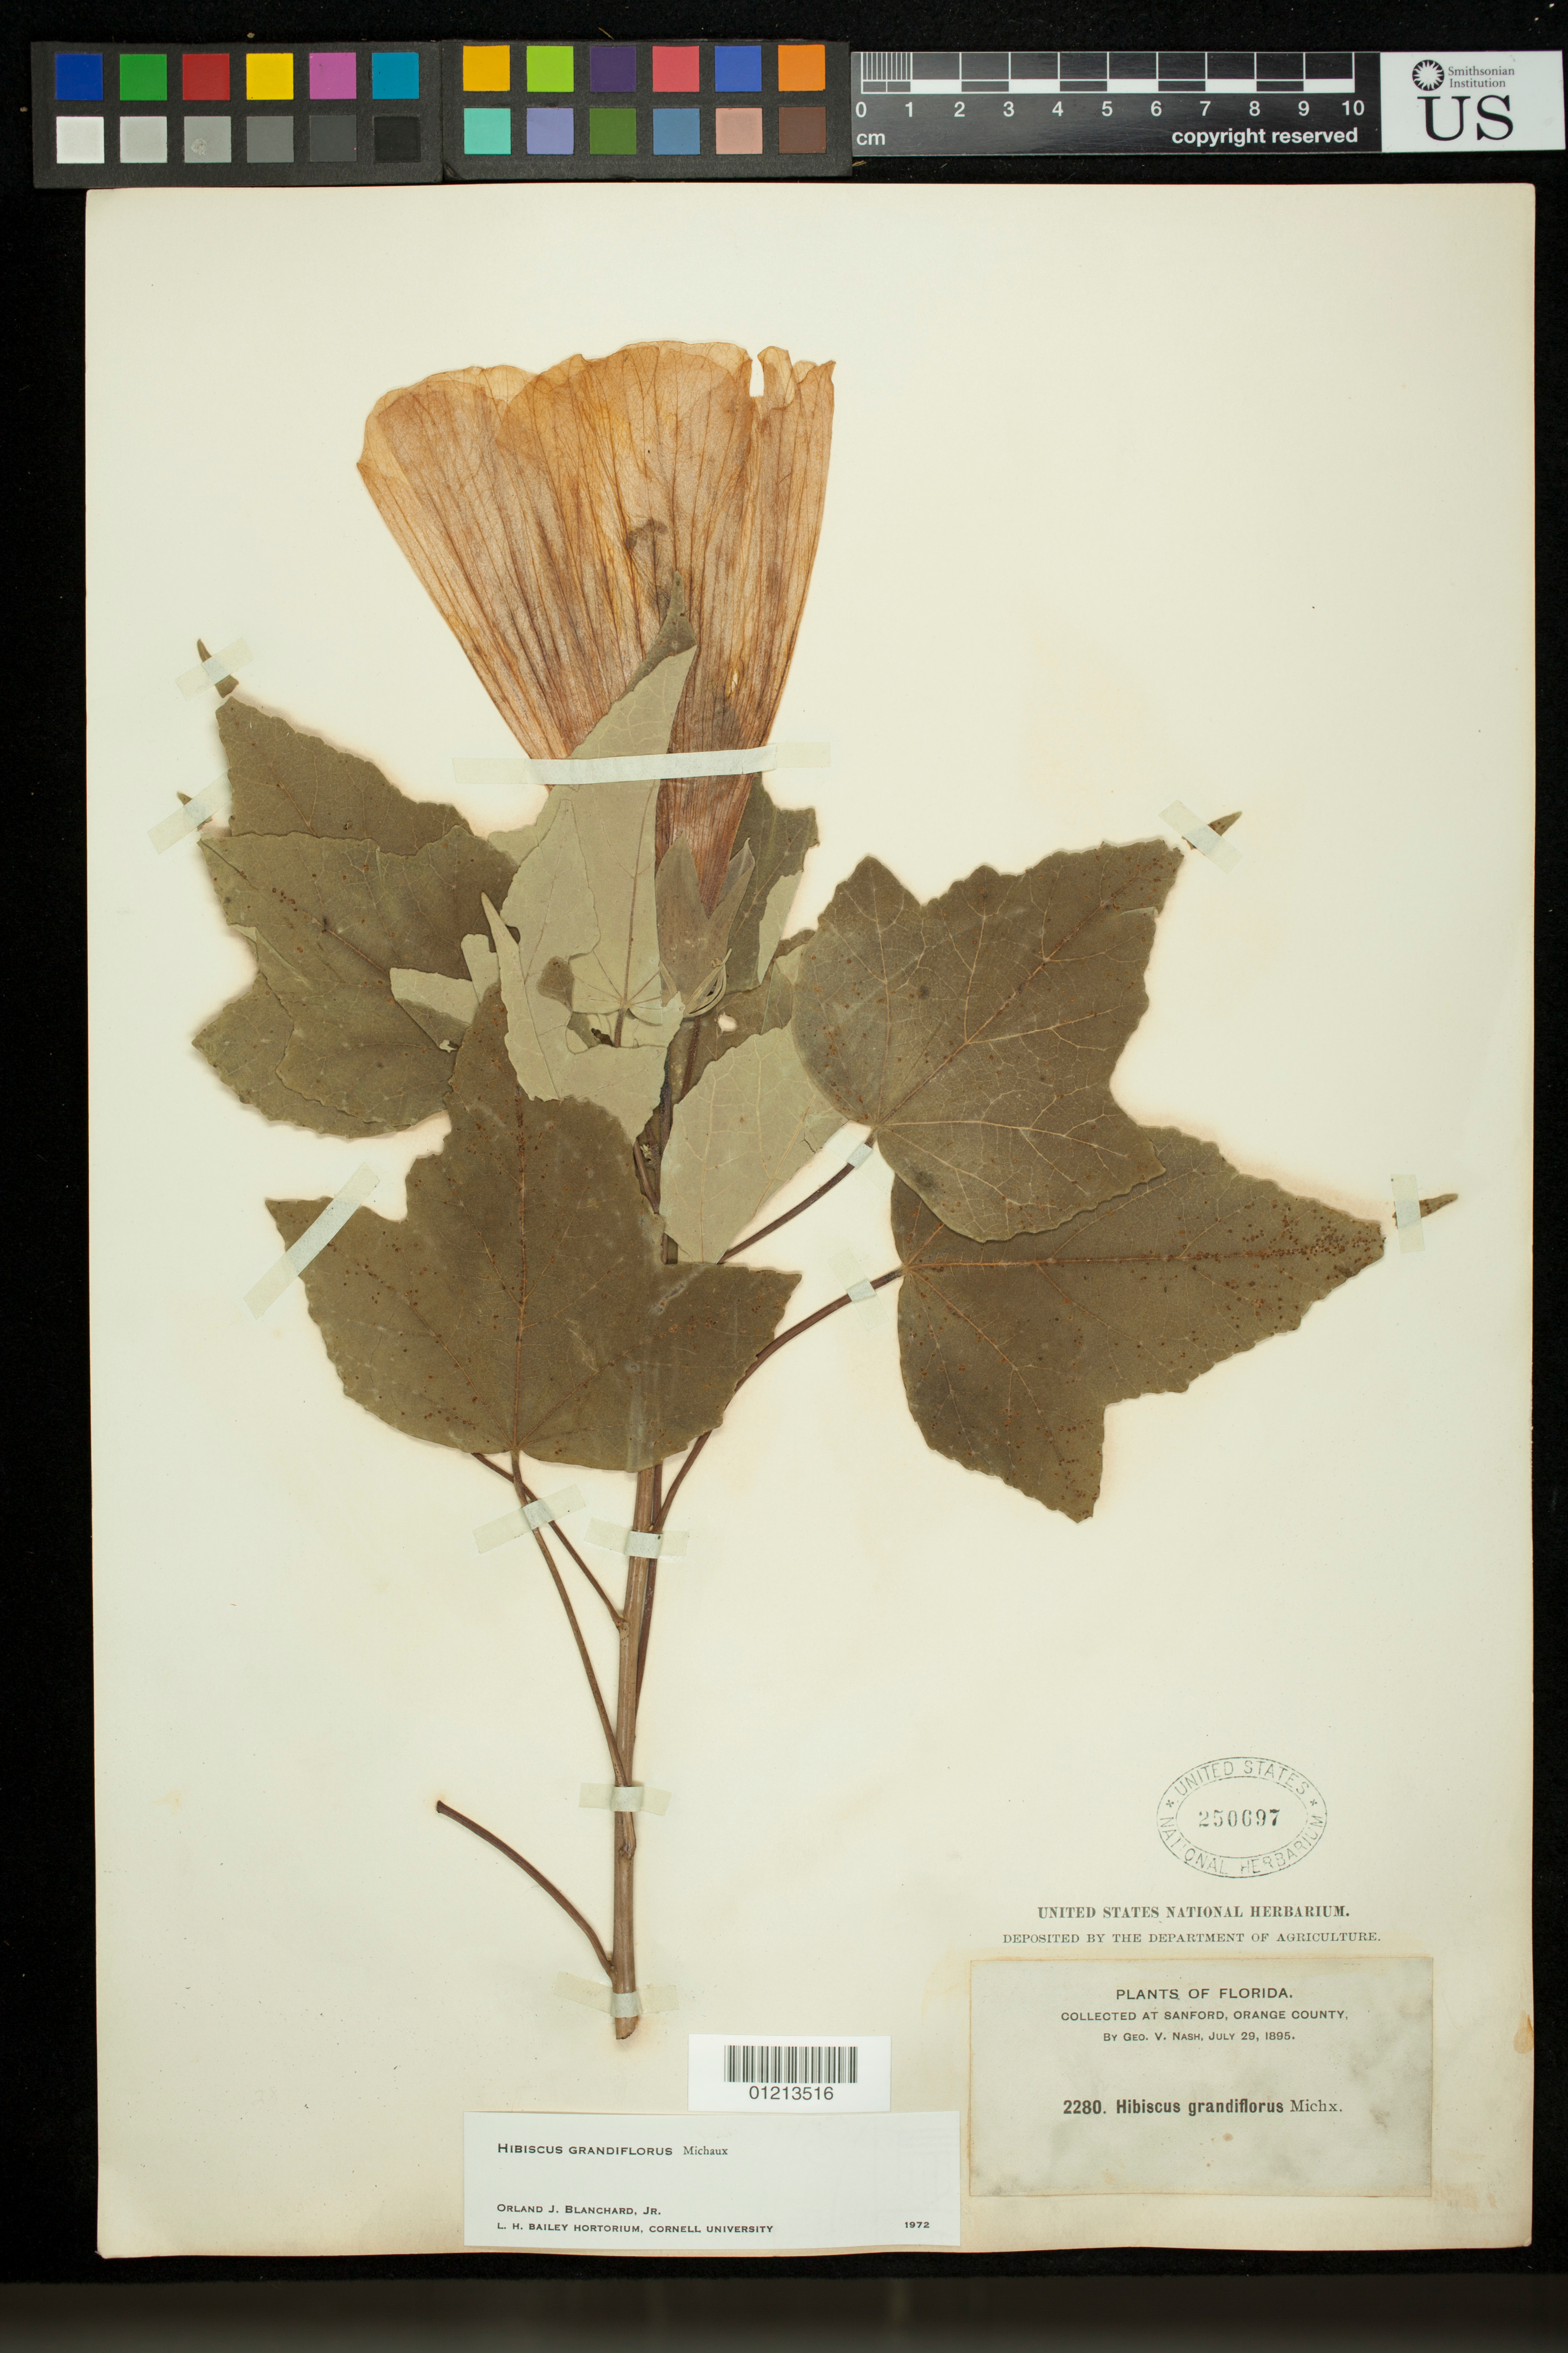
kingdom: Plantae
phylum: Tracheophyta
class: Magnoliopsida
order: Malvales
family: Malvaceae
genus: Hibiscus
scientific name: Hibiscus grandiflorus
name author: Michx.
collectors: G. V. Nash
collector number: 2280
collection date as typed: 29 Jul 1895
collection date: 1895-07-29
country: United States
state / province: Florida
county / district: Orange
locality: Sanford, Orange County.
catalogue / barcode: US 250697